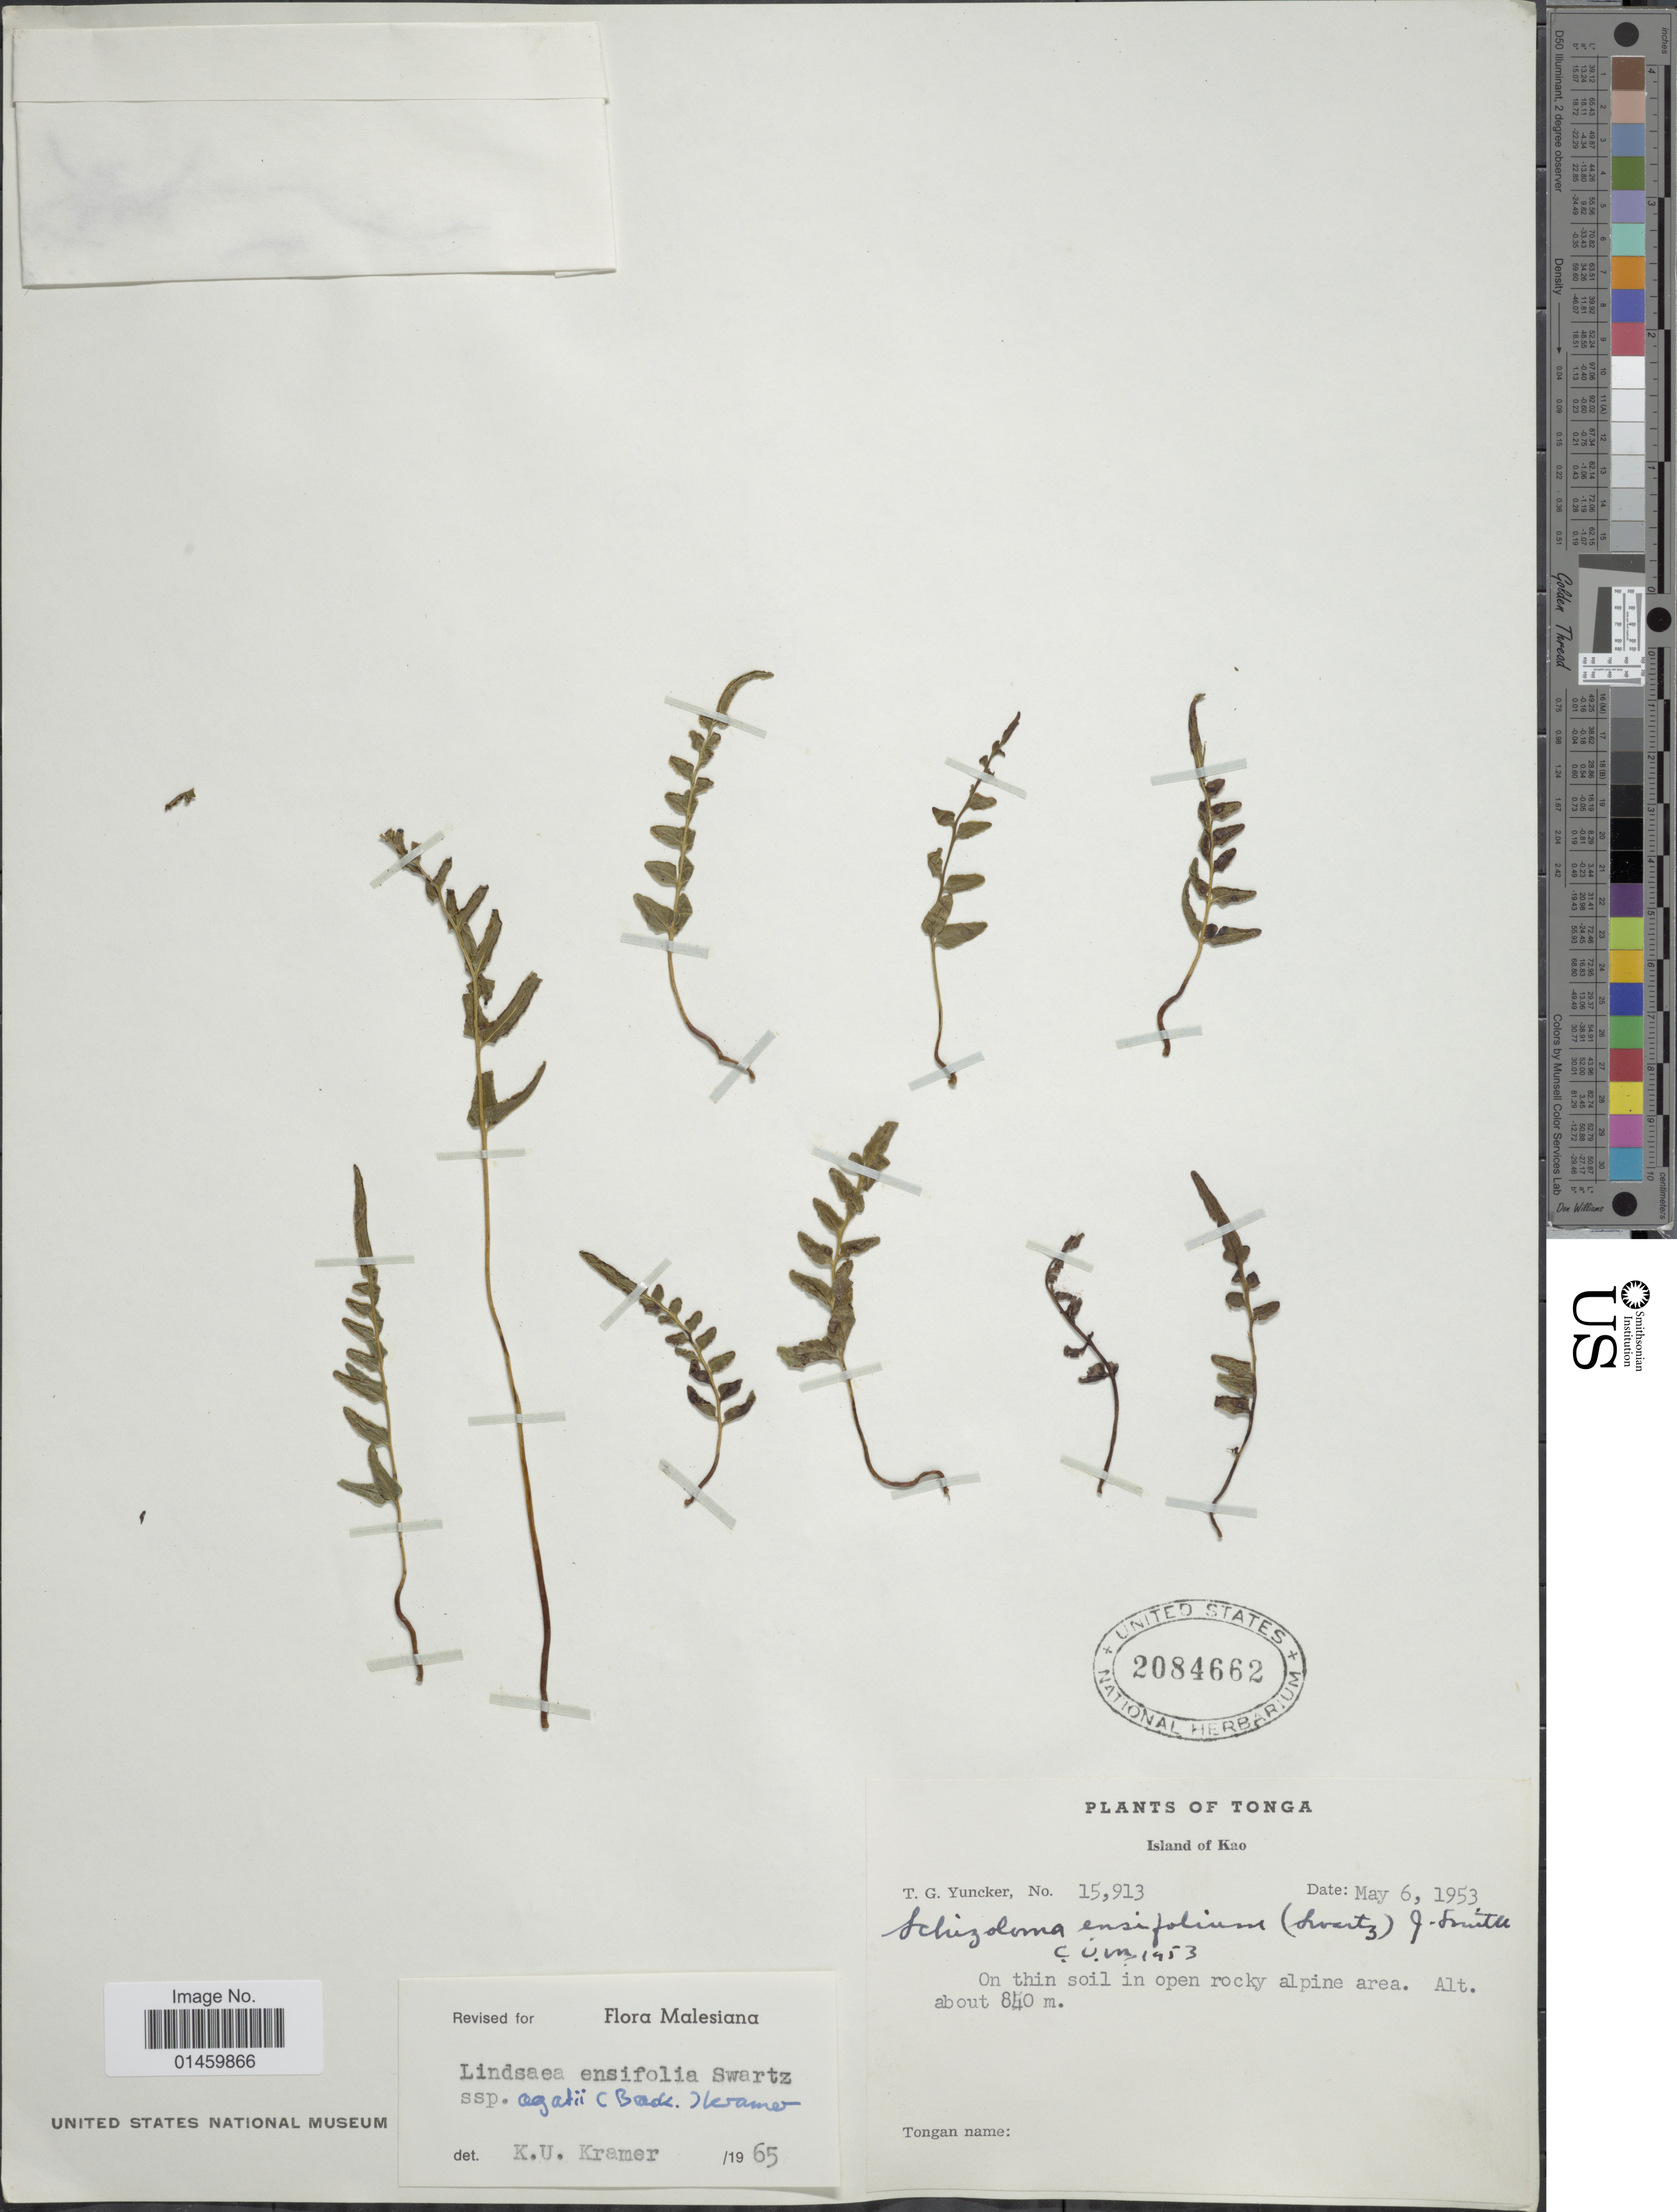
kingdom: Plantae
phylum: Tracheophyta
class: Polypodiopsida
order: Polypodiales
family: Lindsaeaceae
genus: Lindsaea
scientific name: Lindsaea ensifolia subsp. agatii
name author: (Brack.) K.U. Kramer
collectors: T. G. Yuncker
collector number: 15913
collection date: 1953-04-06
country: Tonga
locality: Island of Kao.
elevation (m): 840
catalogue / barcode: US 2084662